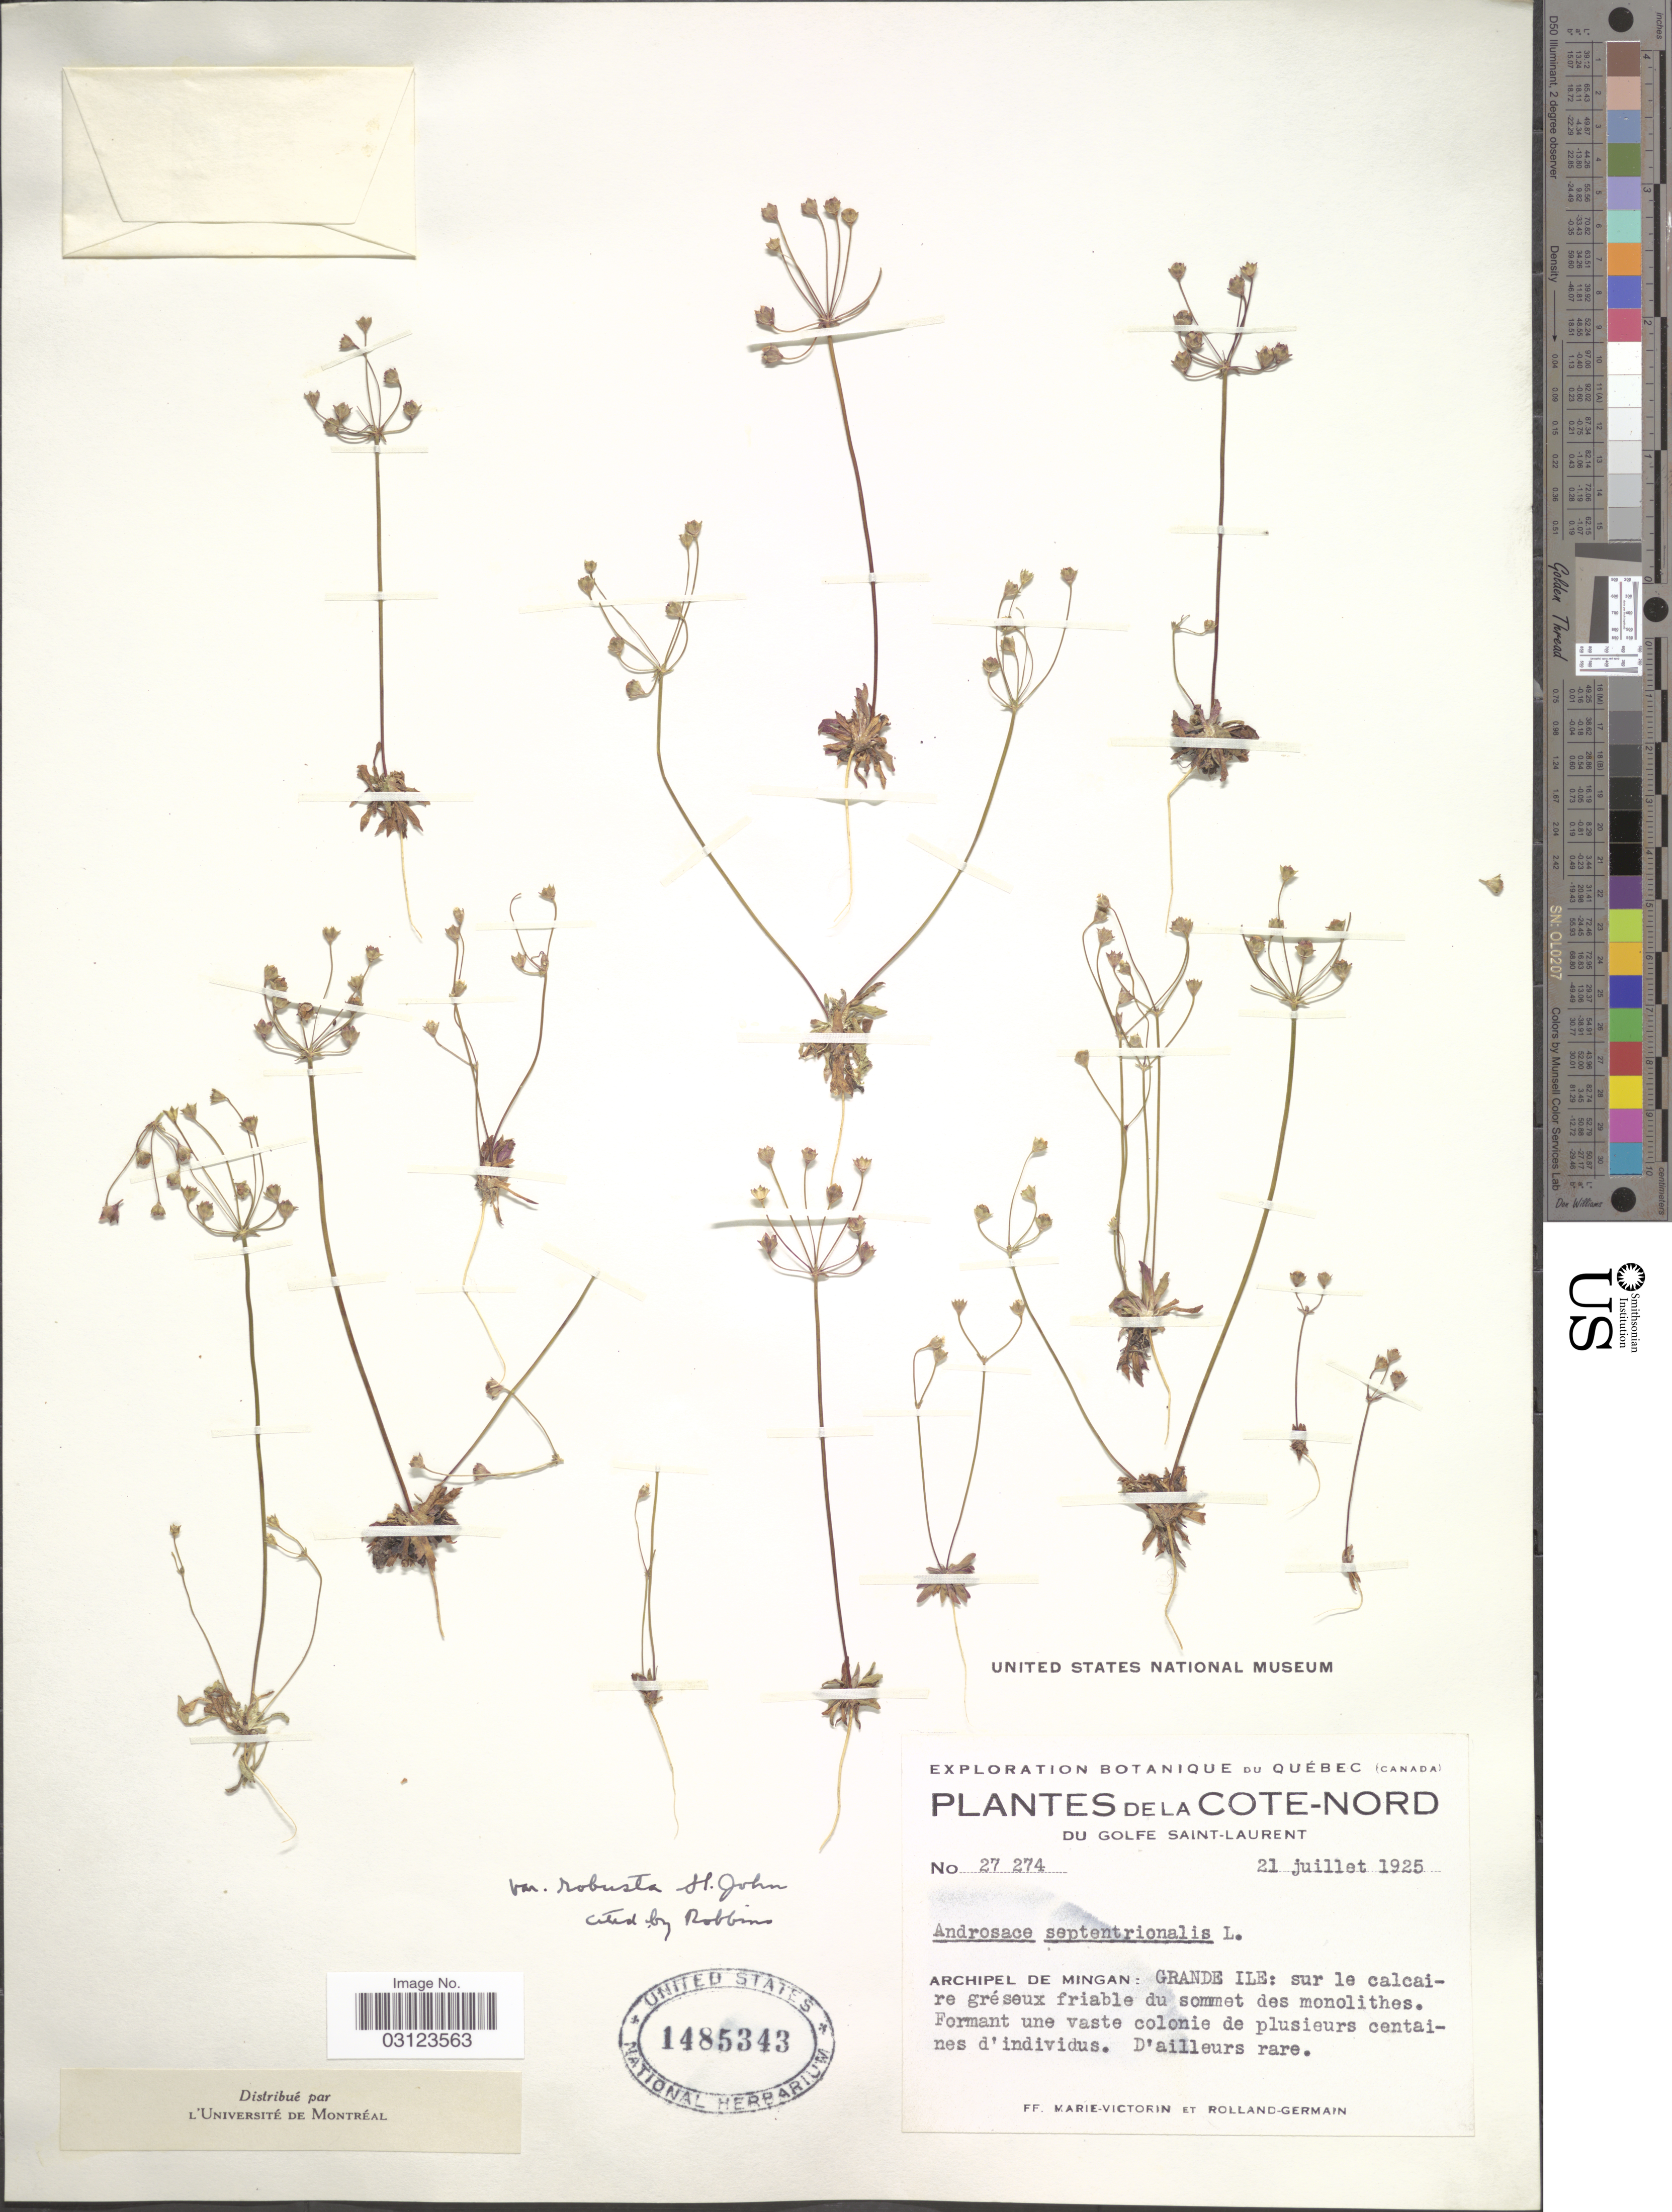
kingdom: Plantae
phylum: Tracheophyta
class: Magnoliopsida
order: Ericales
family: Primulaceae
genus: Androsace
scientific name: Androsace septentrionalis subsp. robusta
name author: (H. St. John) G.T. Robbins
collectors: F. Marie-Victorin & Rolland-Germain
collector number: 27274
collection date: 1925-07-21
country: Canada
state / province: Quebec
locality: Cote-Nord. Du Golfe Saint-Laurent. Archipel de Mingan: Grande Ile.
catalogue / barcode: US 1485343